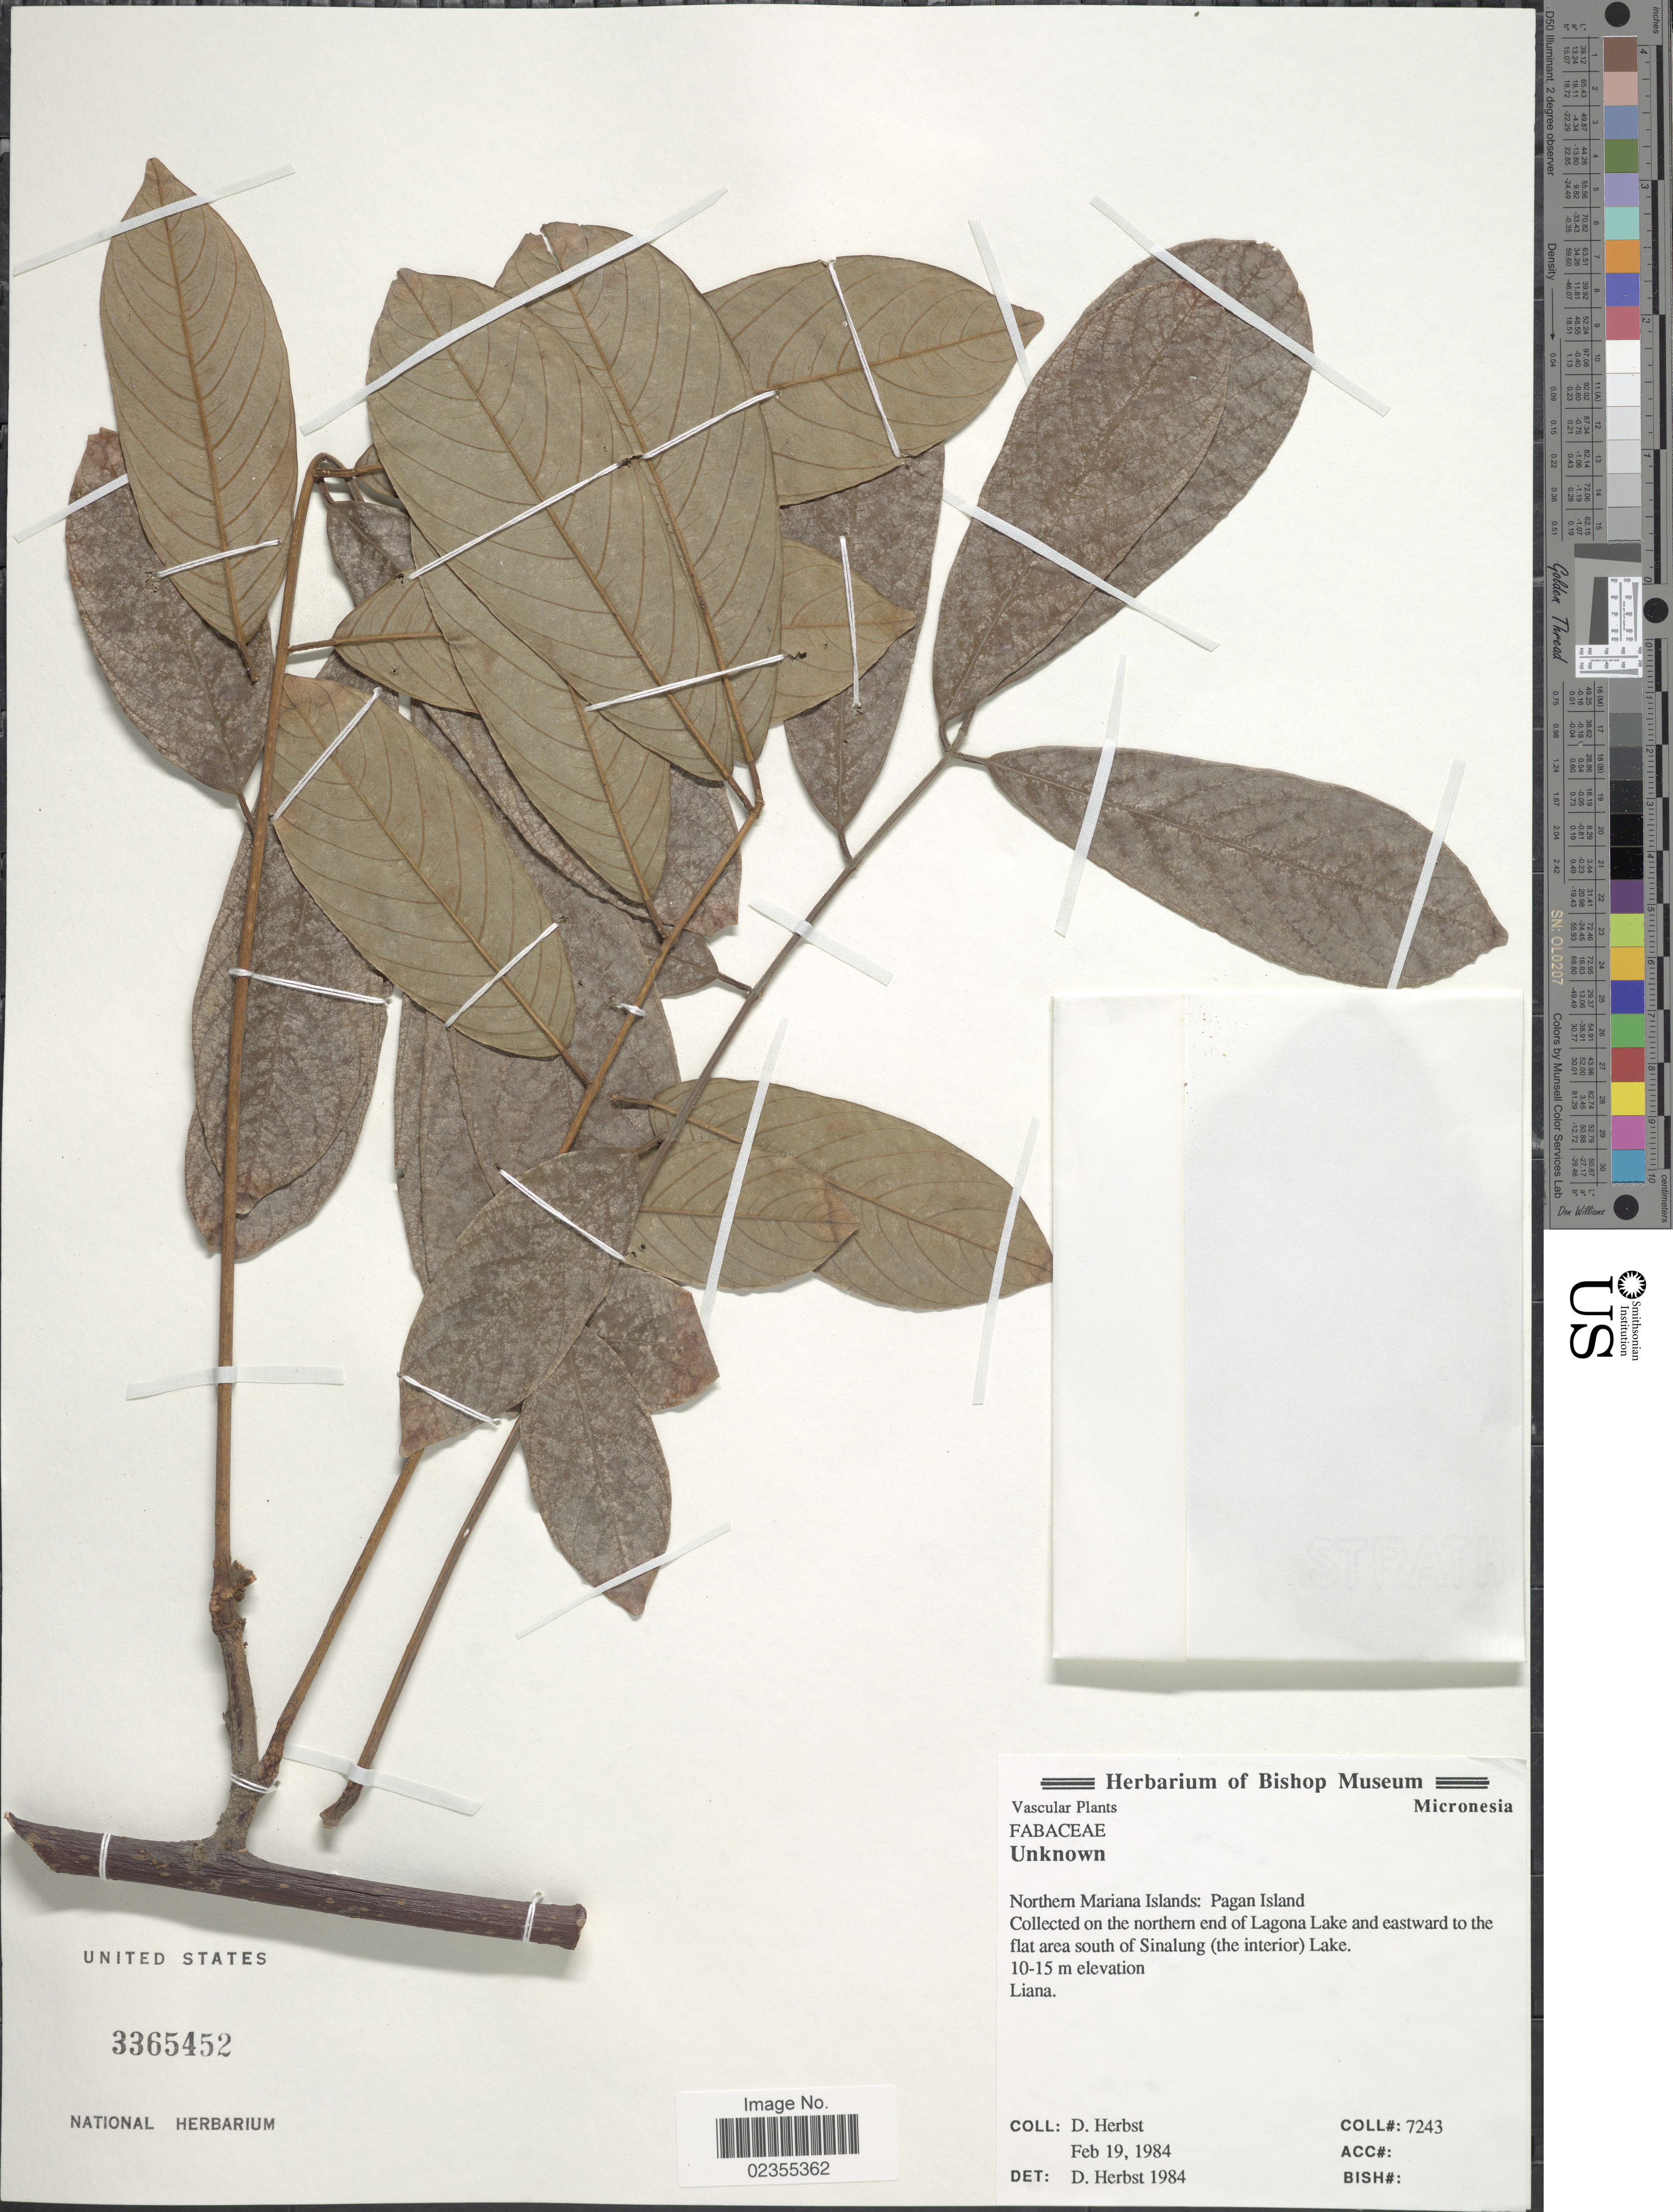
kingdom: Plantae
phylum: Tracheophyta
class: Magnoliopsida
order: Fabales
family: Fabaceae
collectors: D. Herbst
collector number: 7243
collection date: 1984-02-19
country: Northern Mariana Islands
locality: Pagan Island, on the northern end of Lagona Lake and eastward to the flat area south of Sinalung (the interior) Lake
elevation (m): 10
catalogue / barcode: US 3365452